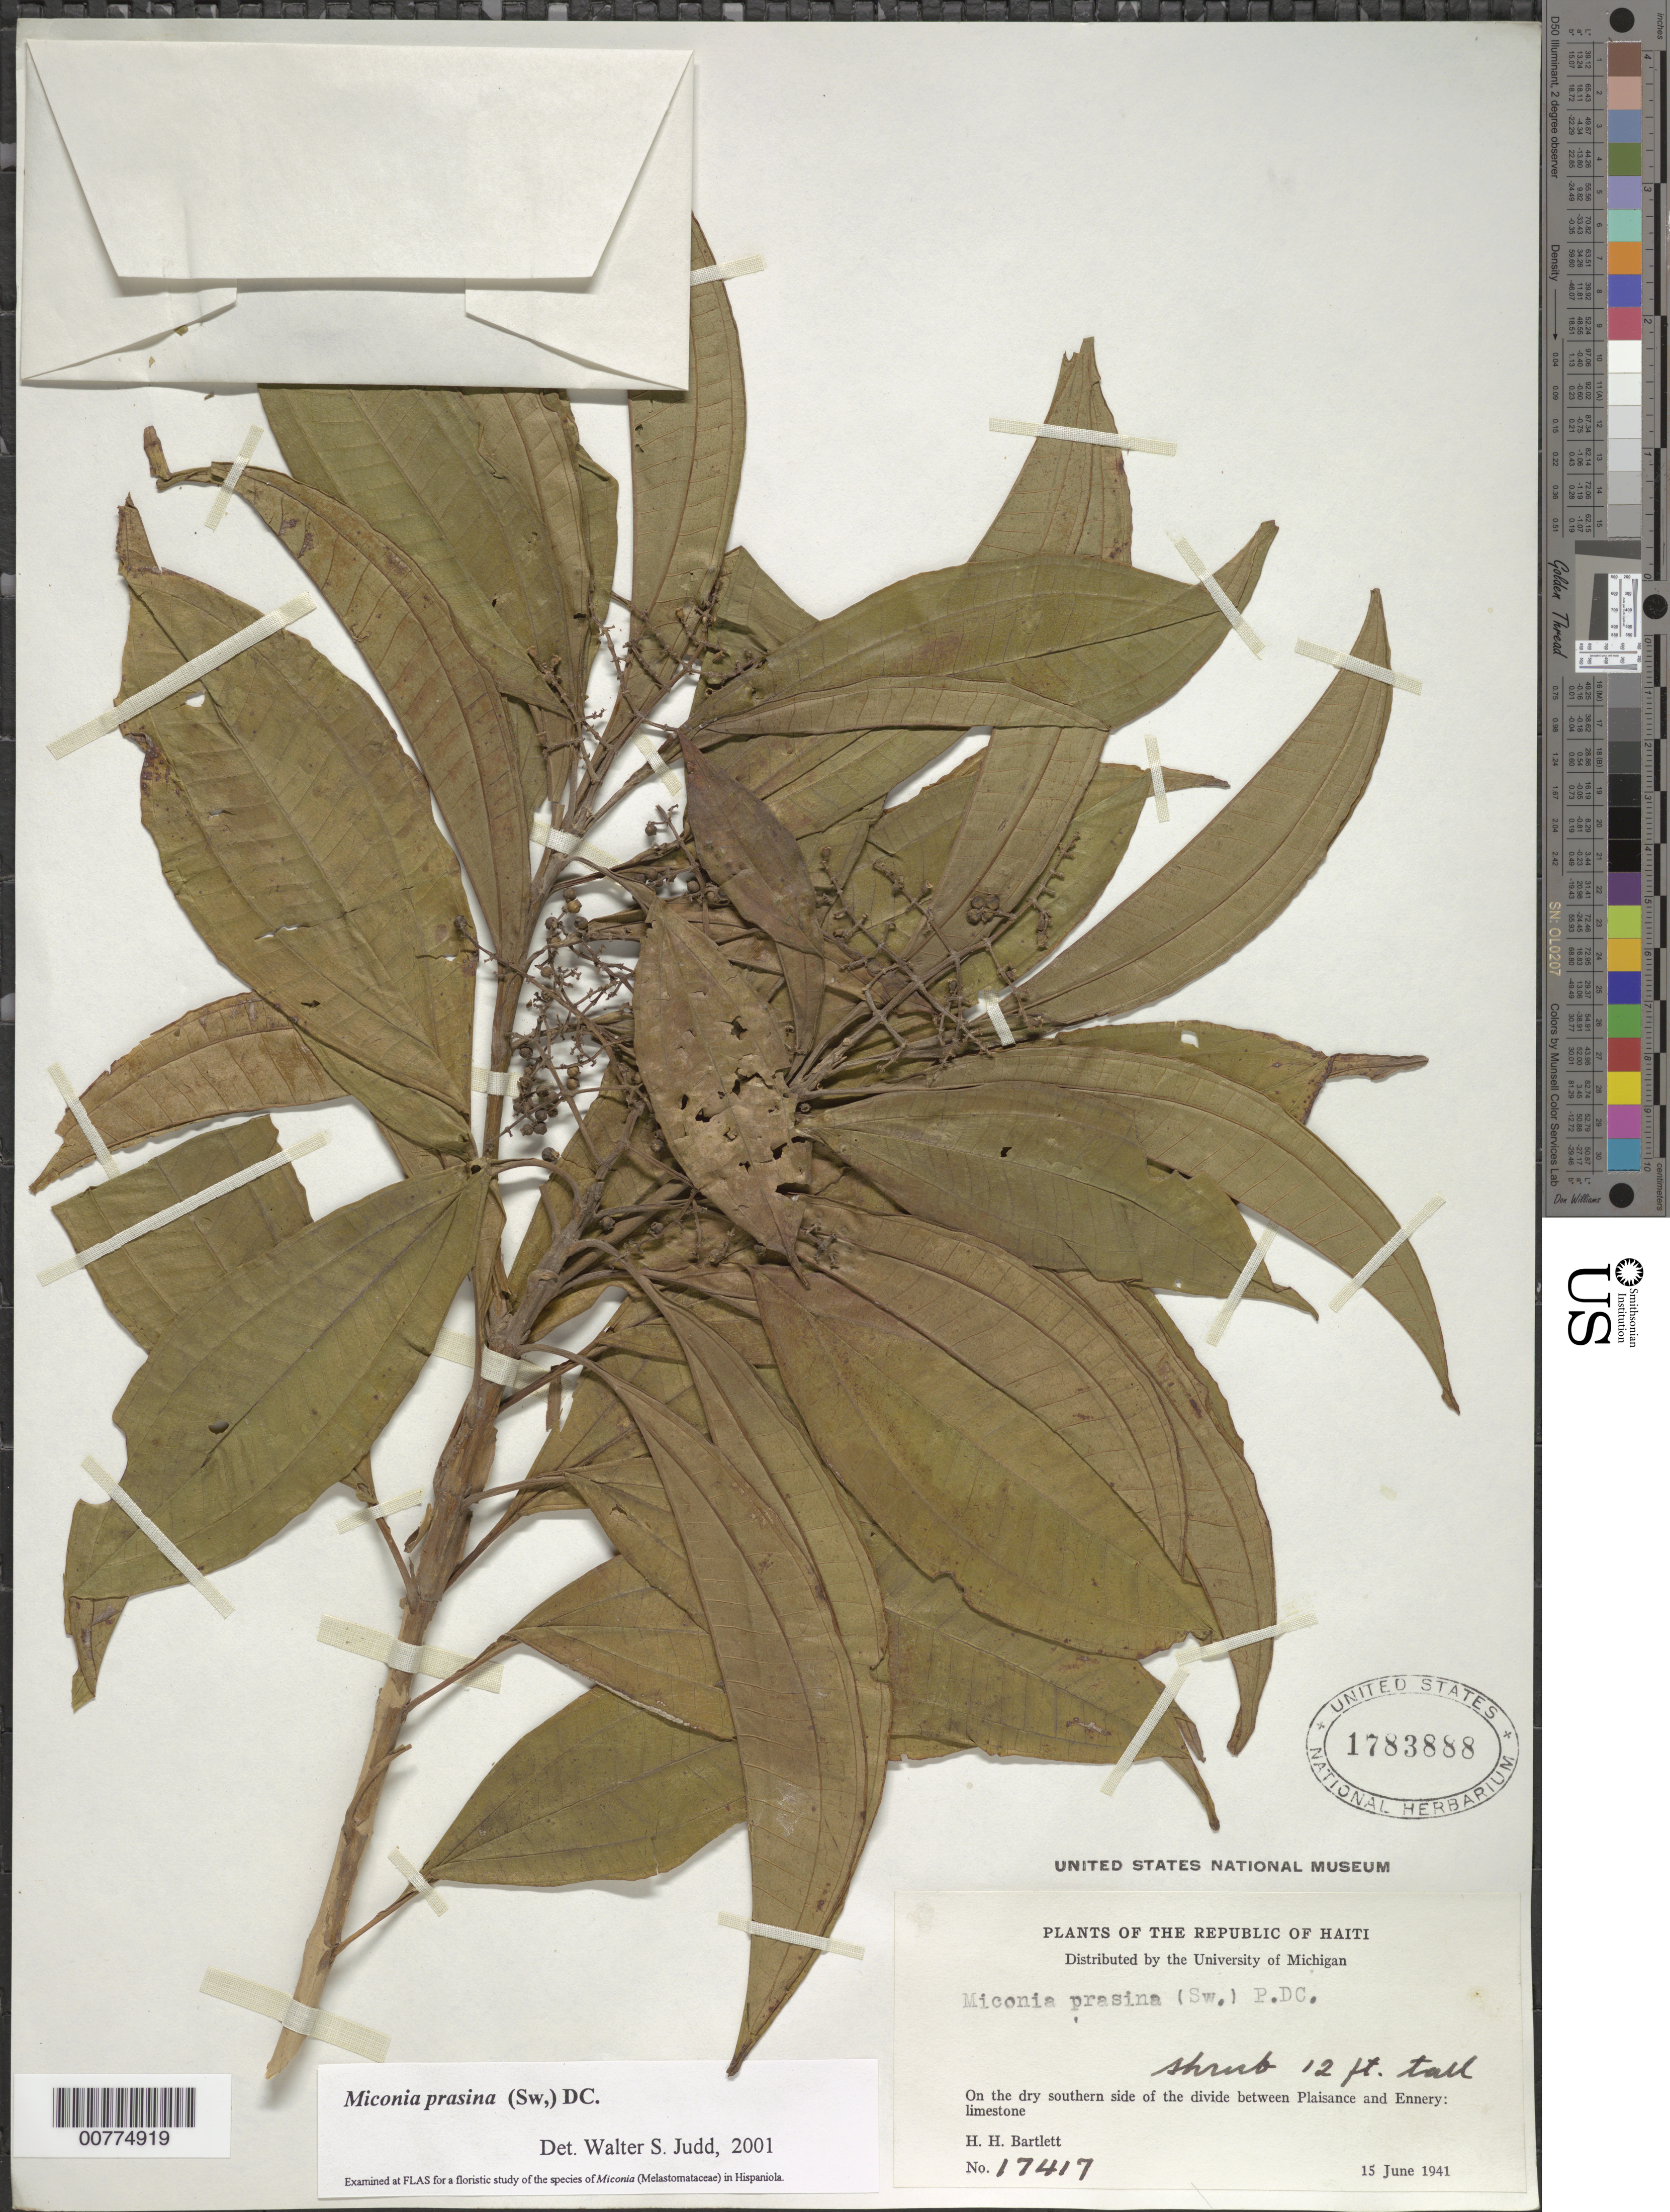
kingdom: Plantae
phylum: Tracheophyta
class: Magnoliopsida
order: Myrtales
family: Melastomataceae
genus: Miconia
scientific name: Miconia prasina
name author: (Sw.) DC.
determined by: Judd, Walter S.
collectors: H. H. Bartlett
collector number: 17417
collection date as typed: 15 Jun 1941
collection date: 1941-06-15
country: Haiti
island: Hispaniola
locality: On the dry southern side of the divide between Plaisance and Ennery.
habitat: Limestone.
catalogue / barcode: US 1783888